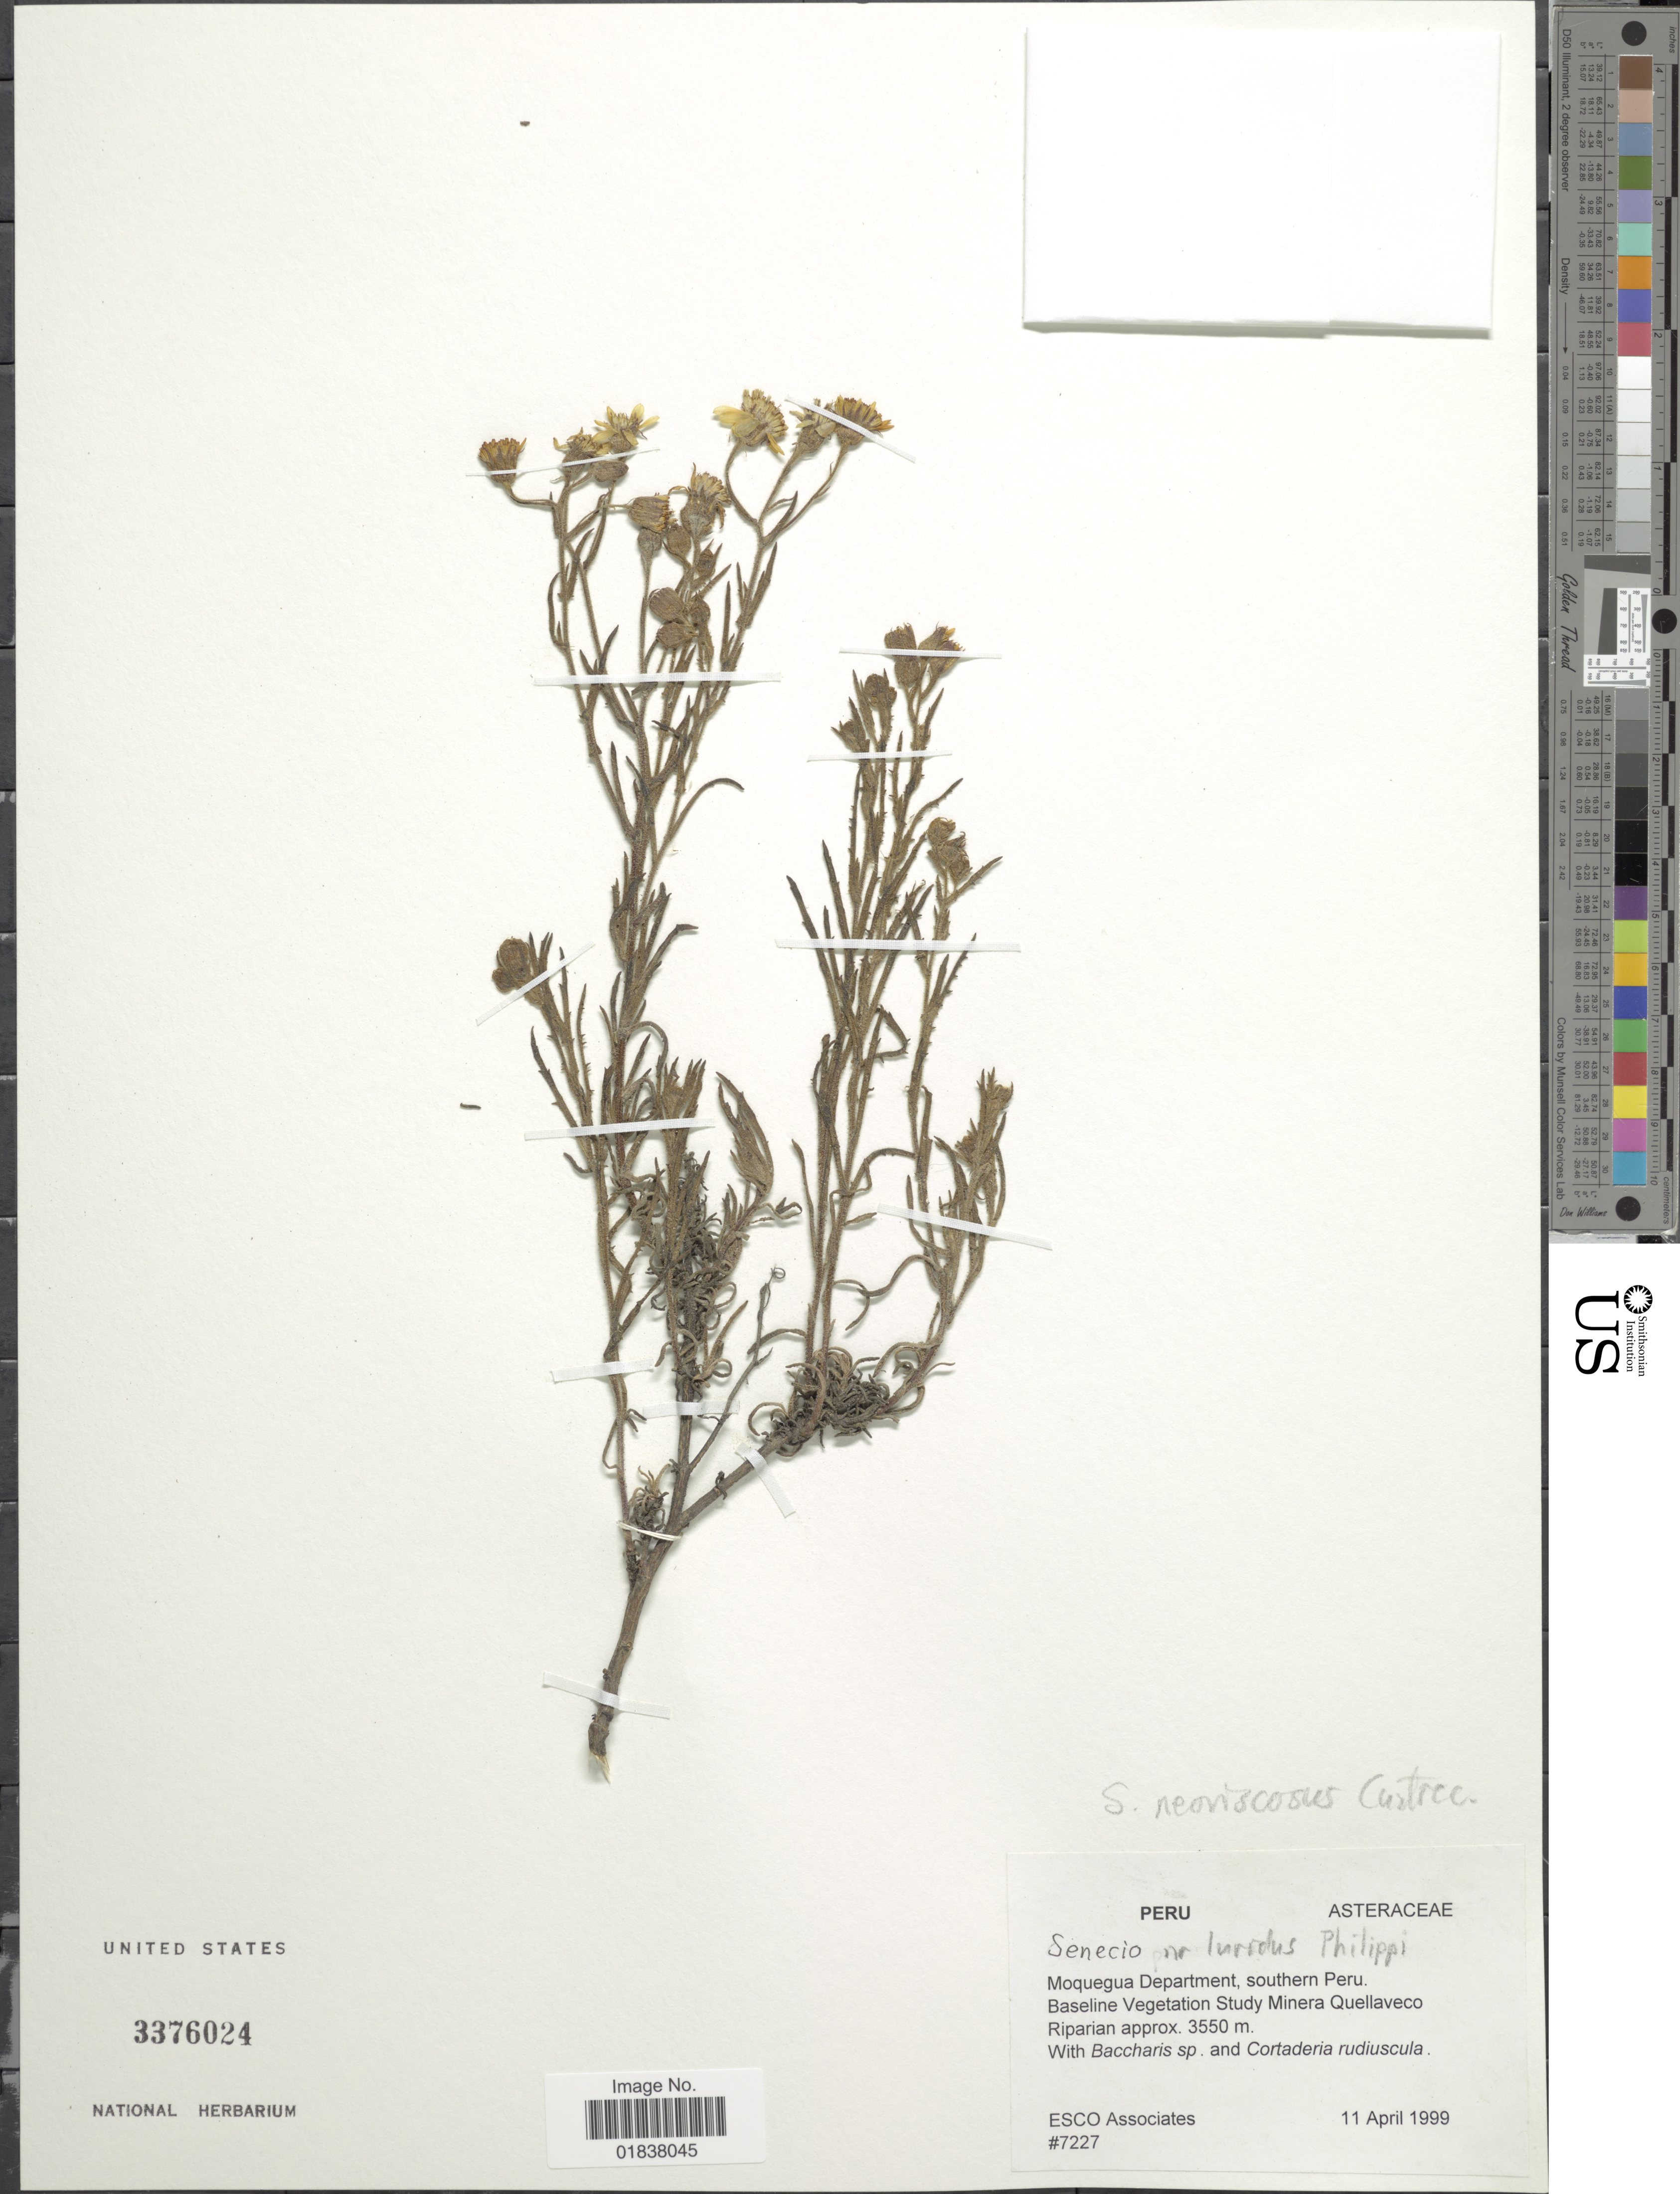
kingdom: Plantae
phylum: Tracheophyta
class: Magnoliopsida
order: Asterales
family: Asteraceae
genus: Senecio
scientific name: Senecio neoviscosus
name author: Cuatrec.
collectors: ESCO Associates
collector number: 7227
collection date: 1999-04-11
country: Peru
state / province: Moquegua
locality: Southern Peru, Riparian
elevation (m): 3550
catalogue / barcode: US 3376024